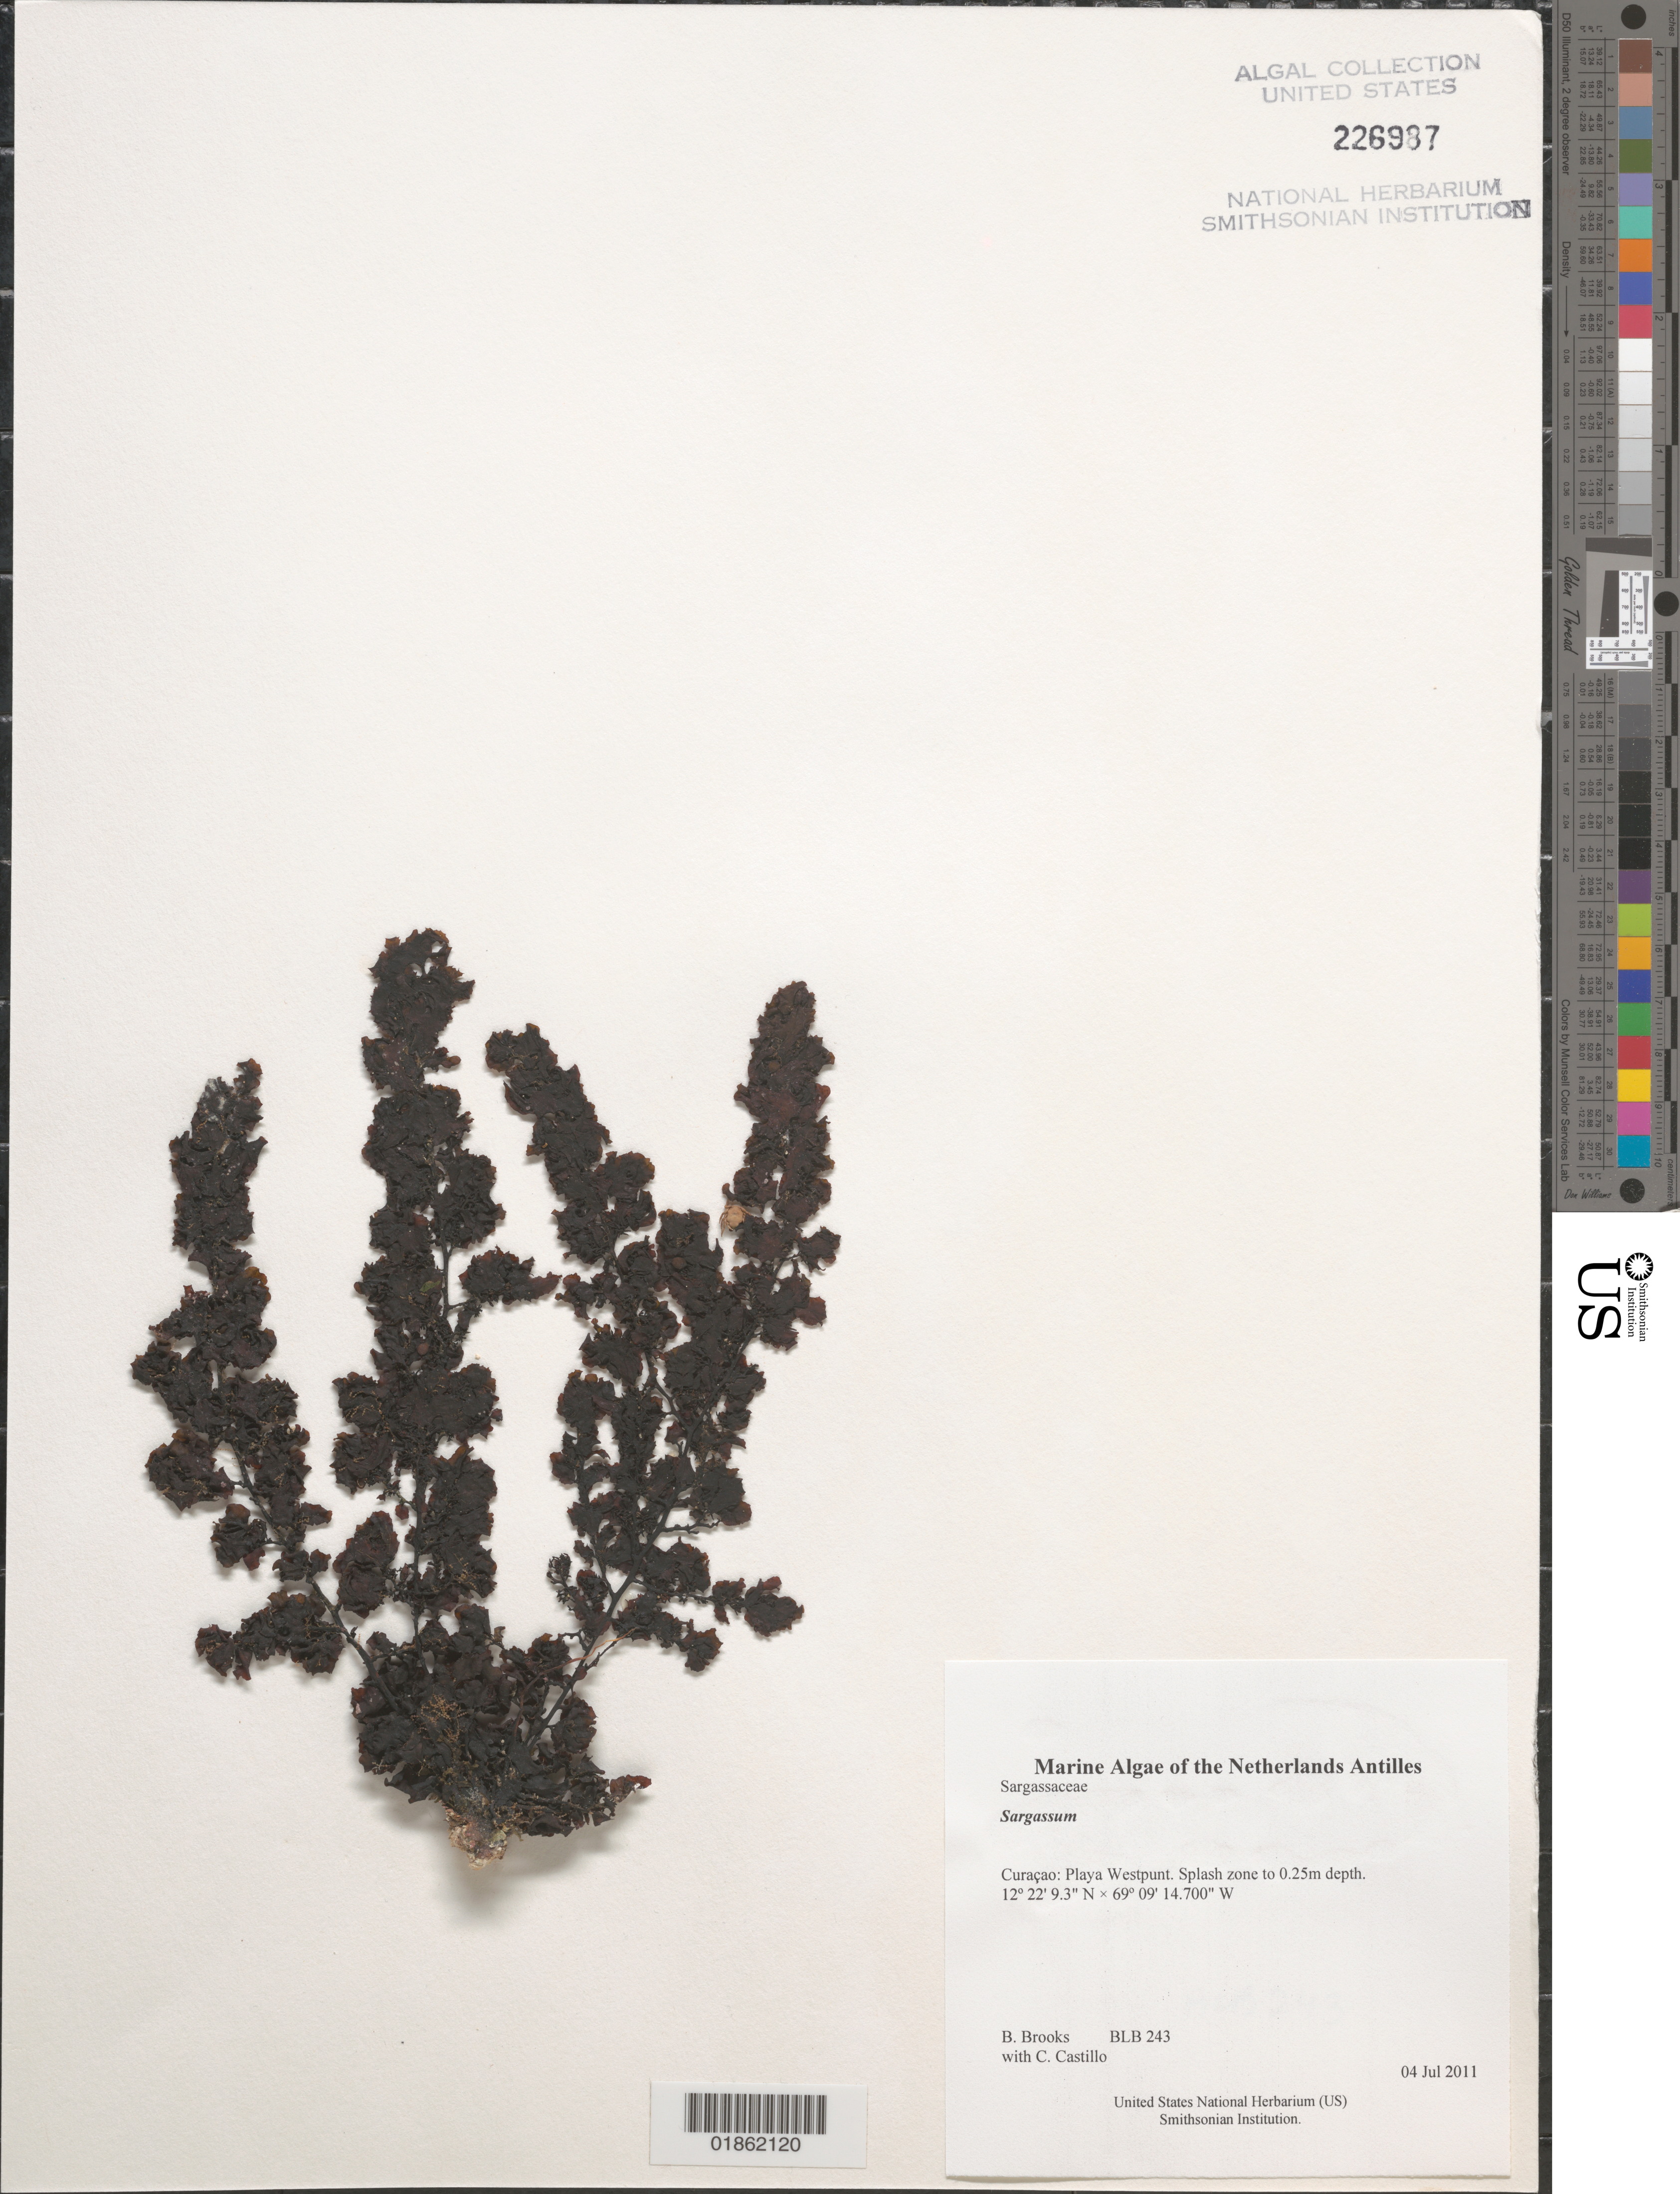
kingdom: Chromista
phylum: Ochrophyta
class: Phaeophyceae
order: Fucales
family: Sargassaceae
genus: Sargassum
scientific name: Sargassum sp.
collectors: B. Brooks & C. Castillo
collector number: BLB 243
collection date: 2011-07-04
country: Curaçao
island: Curaçao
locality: Playa Westpunt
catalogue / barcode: US 226987